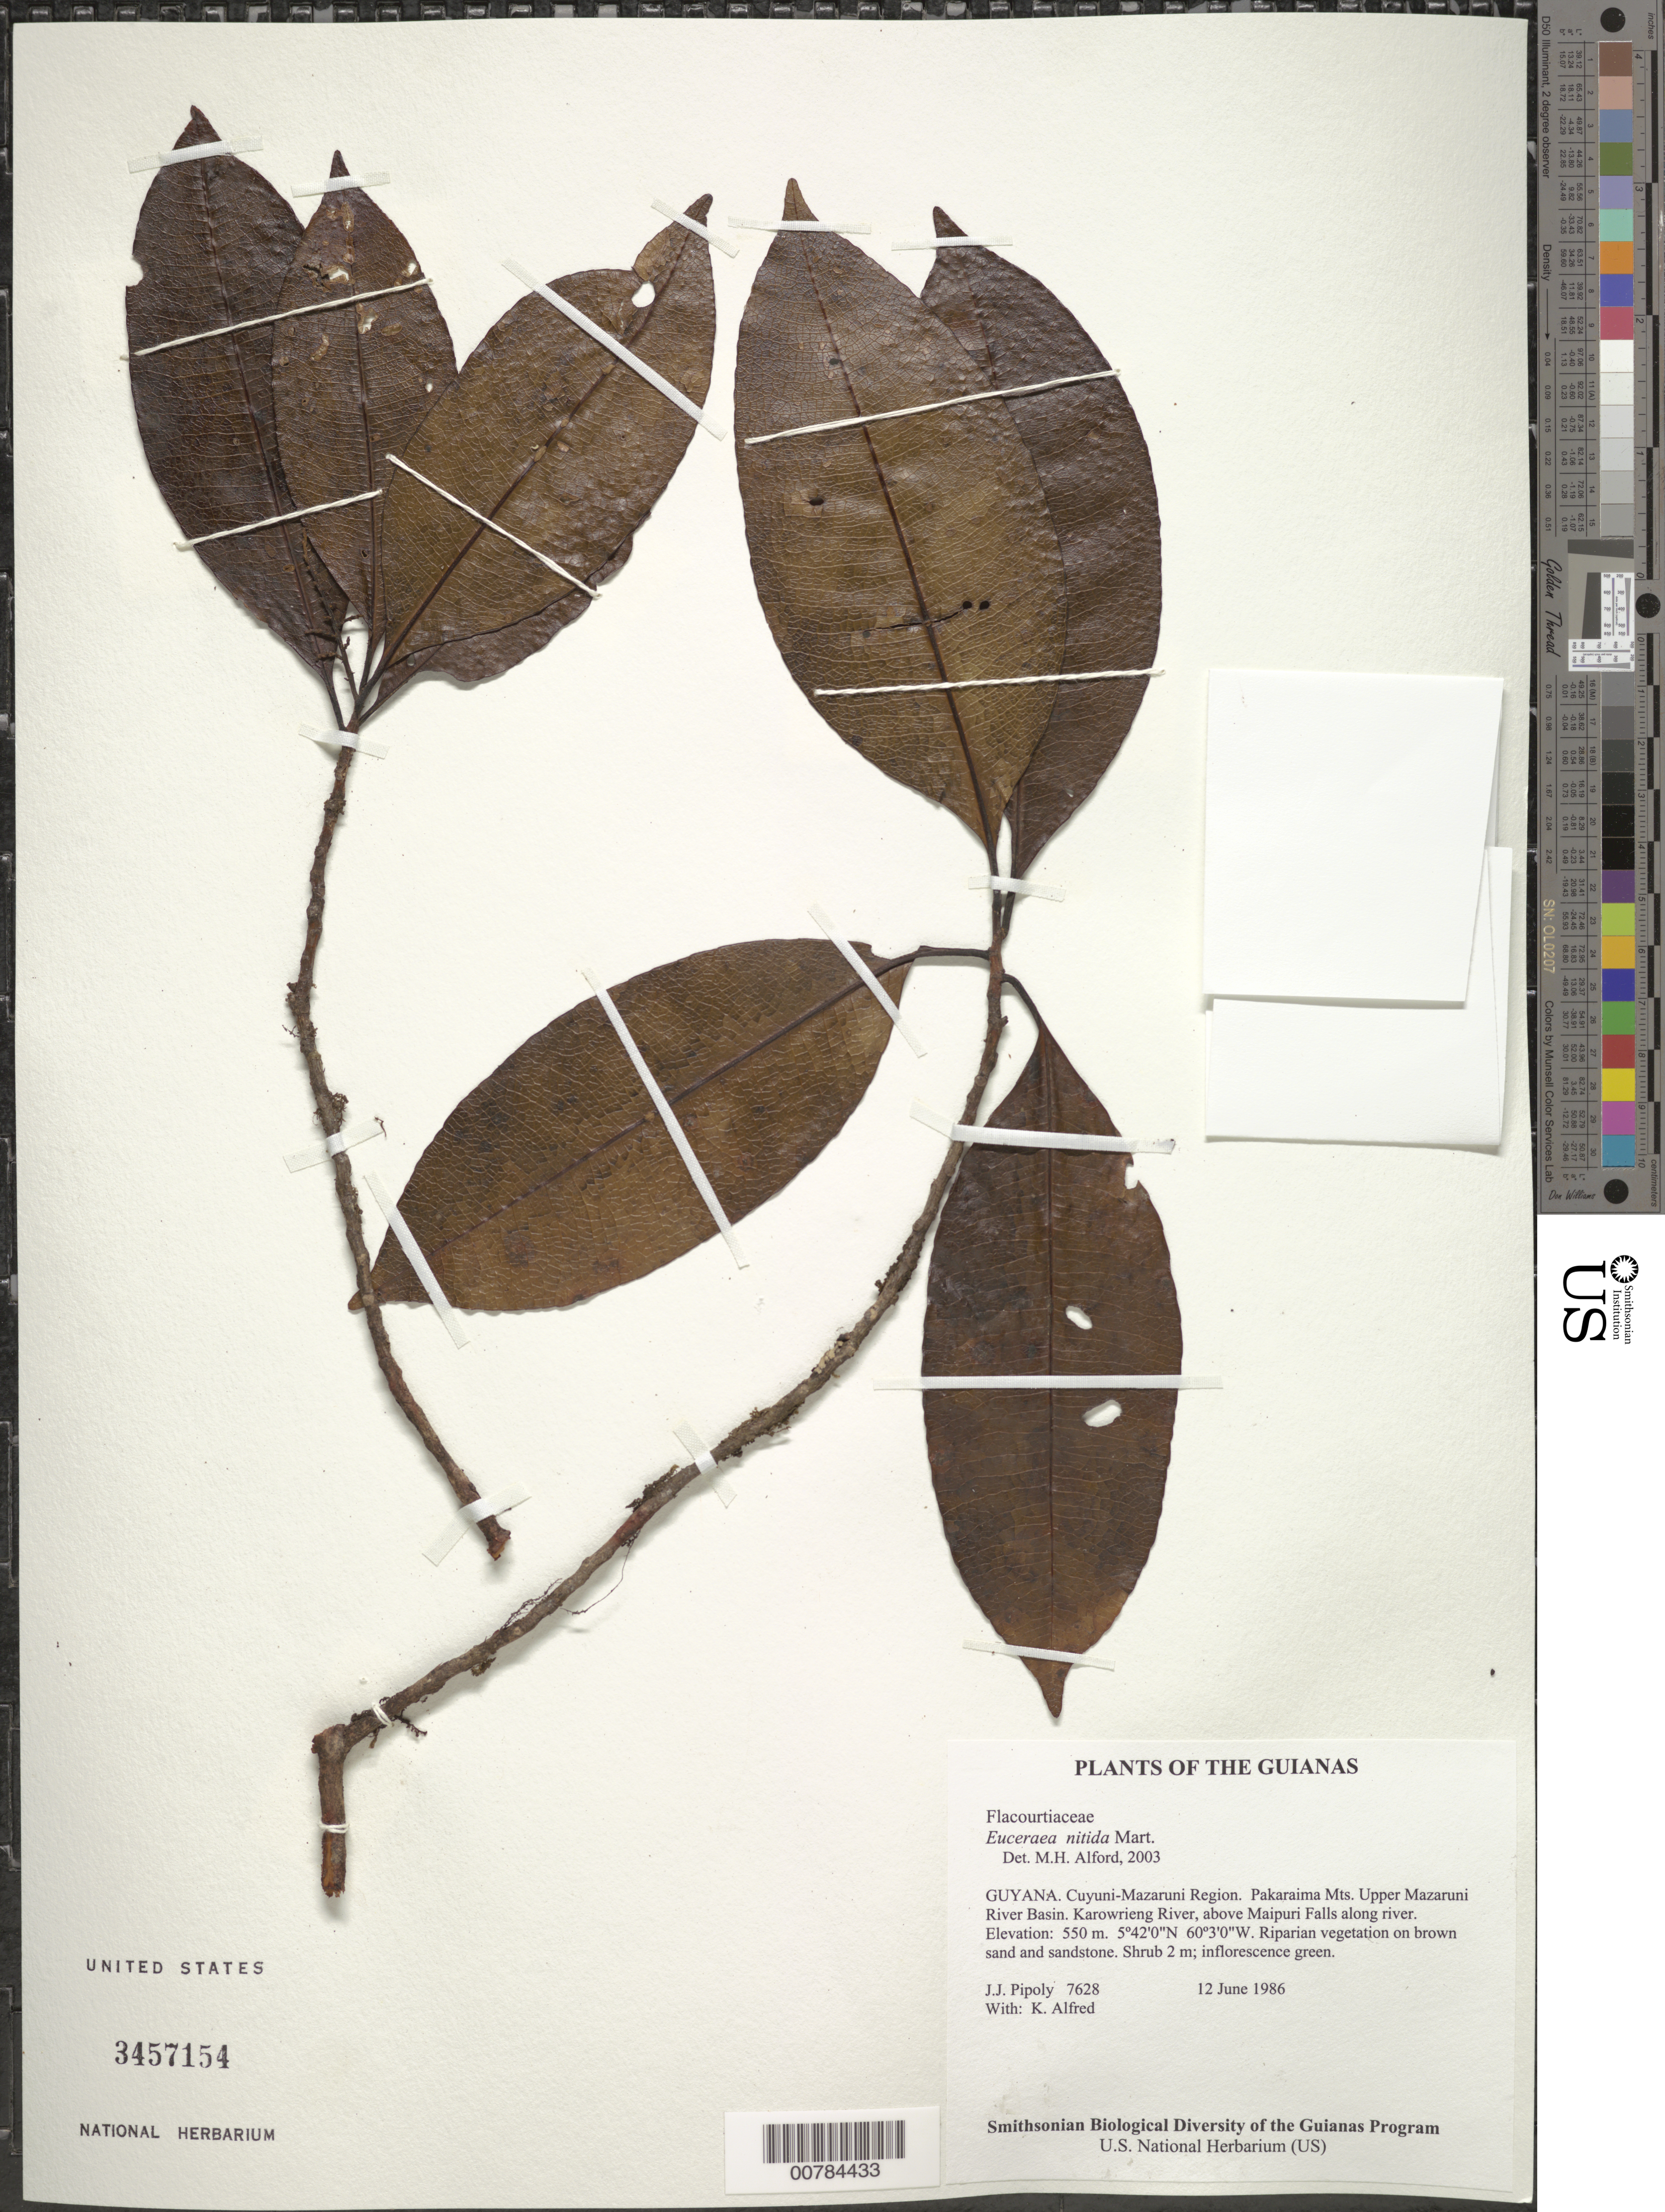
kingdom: Plantae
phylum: Tracheophyta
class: Magnoliopsida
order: Malpighiales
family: Salicaceae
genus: Casearia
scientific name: Casearia euceraea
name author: Mestier et al.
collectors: J. J. Pipoly & K. Alfred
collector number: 7628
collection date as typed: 12 June 1986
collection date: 1986-06-12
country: Guyana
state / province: Cuyuni-Mazaruni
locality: Pakaraima Mts. Upper Mazaruni River Basin. Karowrieng River, above Maipuri Falls along river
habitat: Riparian vegetation on brown sand and sandstone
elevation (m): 550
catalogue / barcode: US 3457154